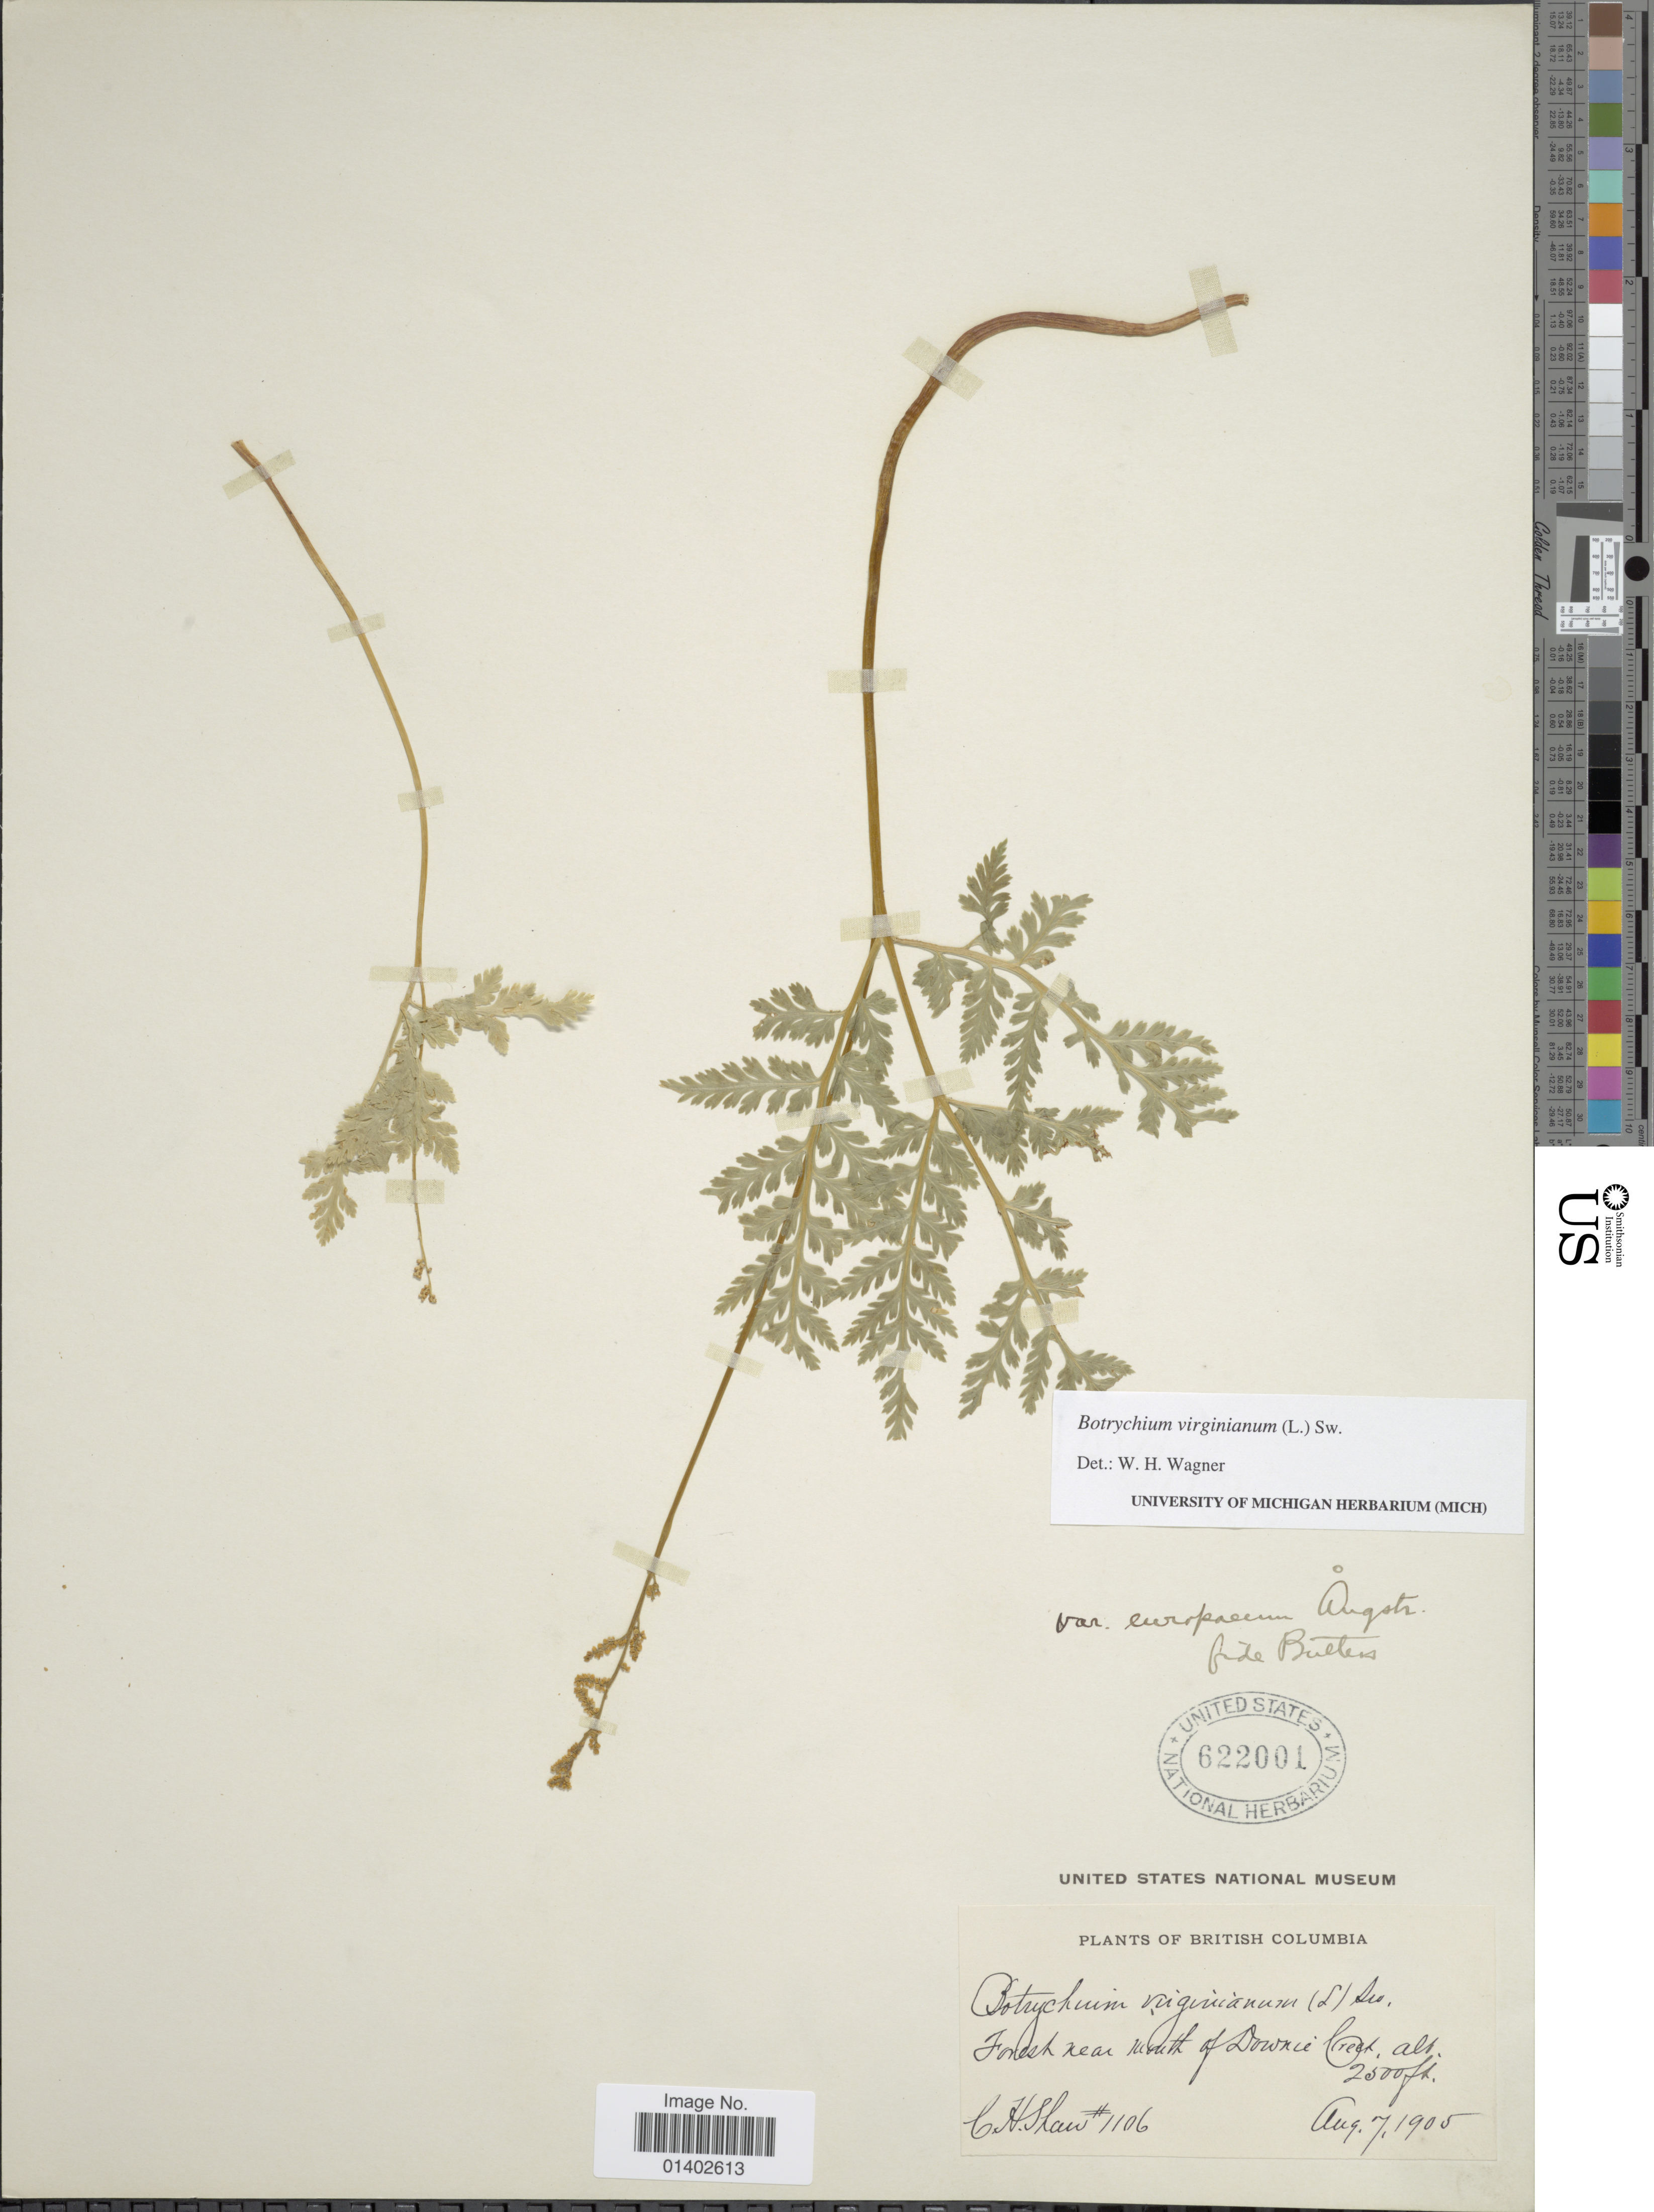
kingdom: Plantae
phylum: Tracheophyta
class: Polypodiopsida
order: Ophioglossales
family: Ophioglossaceae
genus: Botrychium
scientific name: Botrychium virginianum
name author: (L.) Sw.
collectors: C. H. Shaw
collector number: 1106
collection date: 1905-08-07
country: Canada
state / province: British Columbia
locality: Forest near mouth of Downie Creek.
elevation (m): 762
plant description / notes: No precise locality correction needed.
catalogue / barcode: US 622001